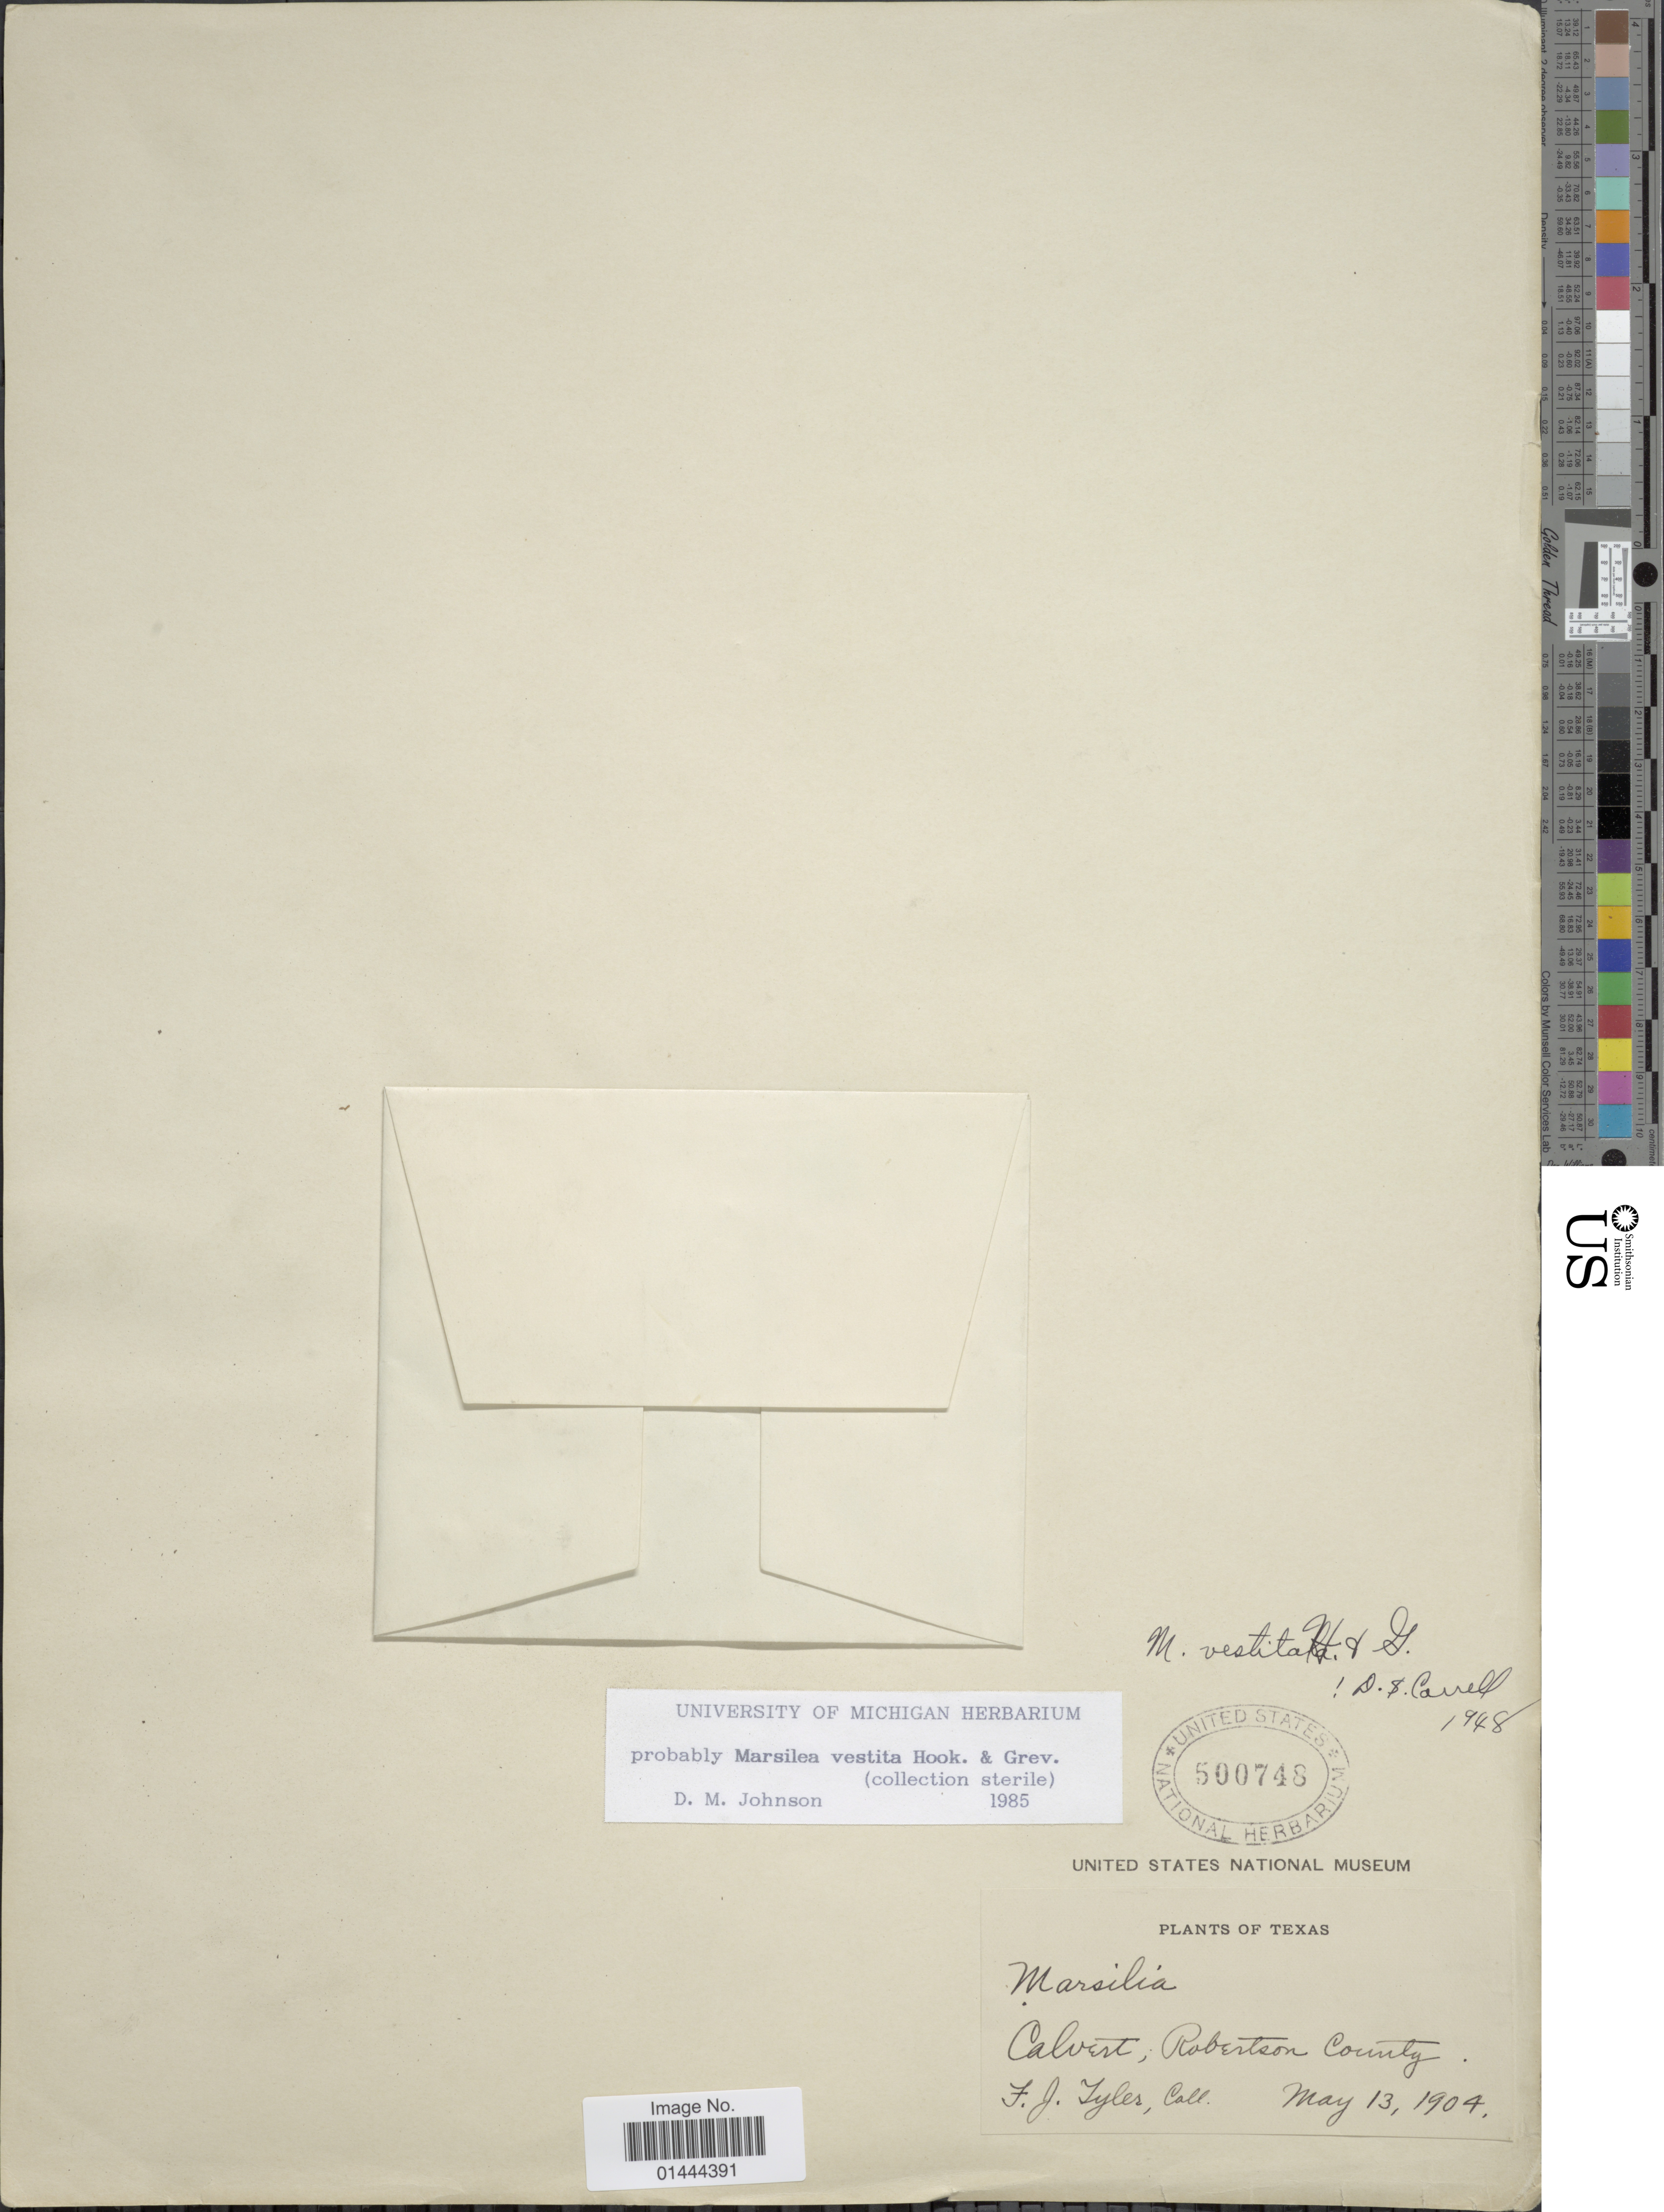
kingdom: Plantae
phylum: Tracheophyta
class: Polypodiopsida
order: Salviniales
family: Marsileaceae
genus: Marsilea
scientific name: Marsilea vestita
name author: Hook. & Grev.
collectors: F. Tyler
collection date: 1904-05-13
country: United States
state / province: Texas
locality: Calvert, Robertson County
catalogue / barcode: US 500748